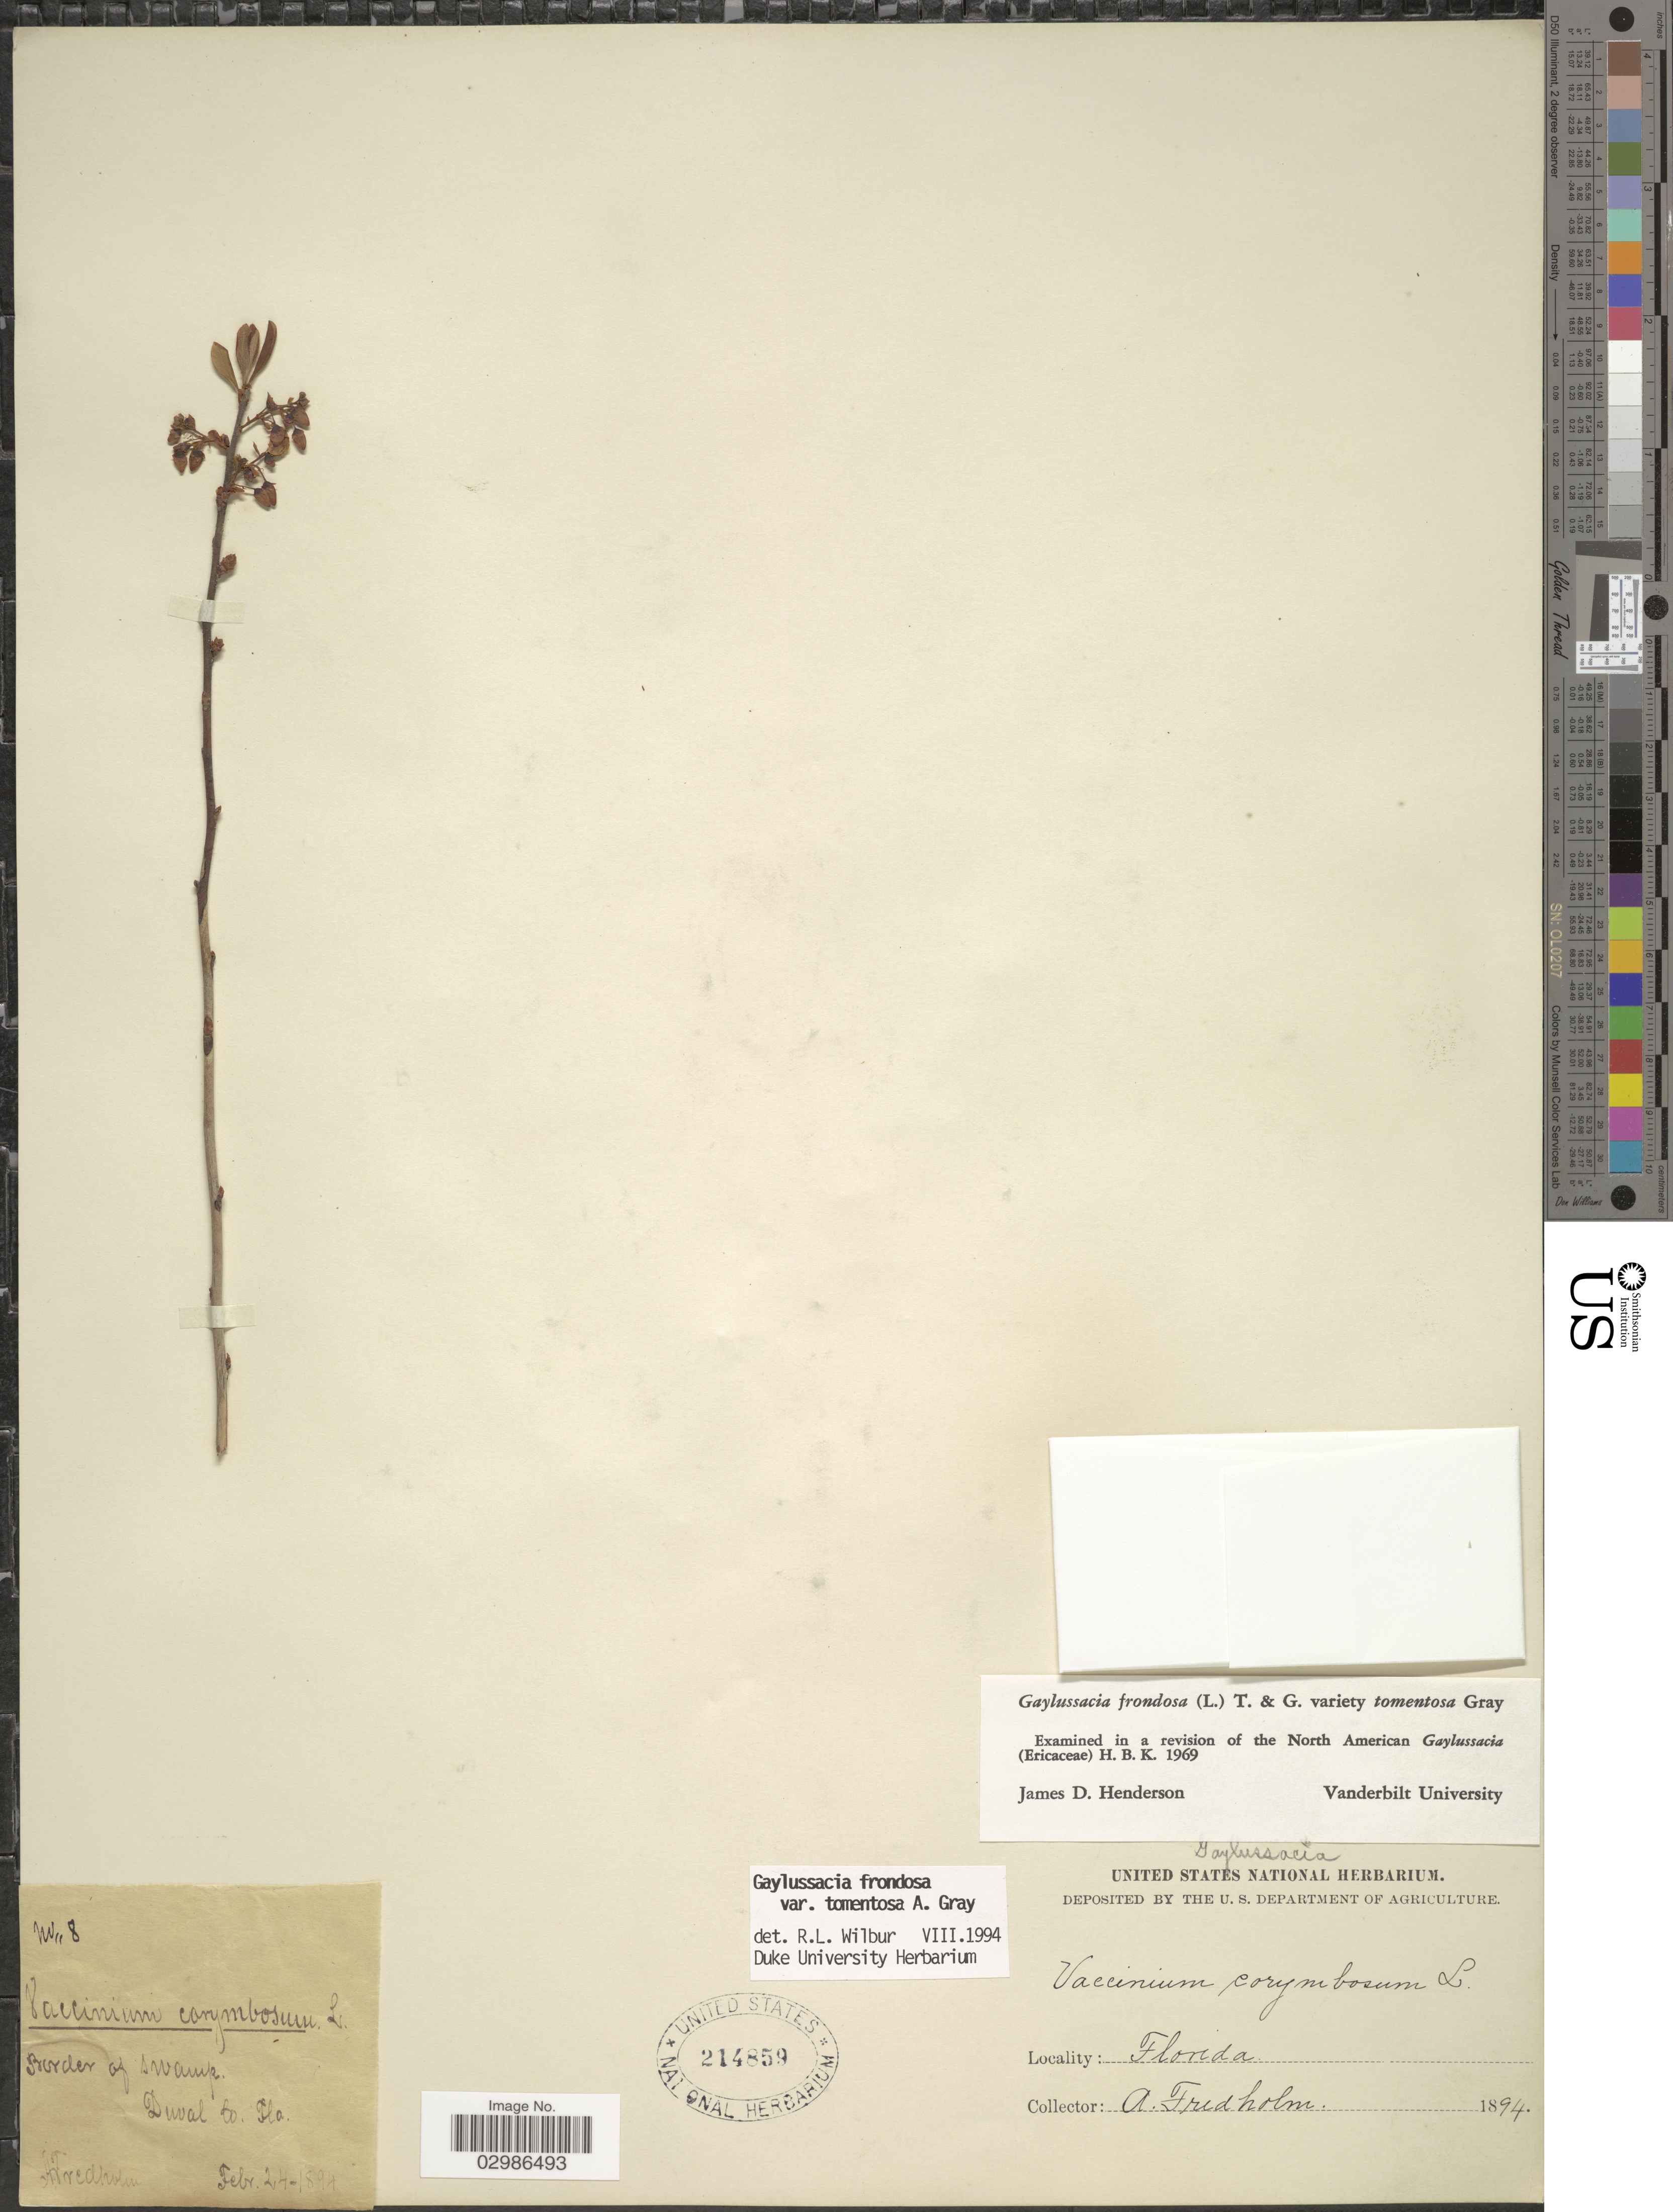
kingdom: Plantae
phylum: Tracheophyta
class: Magnoliopsida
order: Ericales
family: Ericaceae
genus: Gaylussacia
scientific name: Gaylussacia frondosa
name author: (L.) Torr. & A. Gray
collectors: A. Fredholm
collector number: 8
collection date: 1894-02-24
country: United States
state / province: Florida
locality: Border of swamp. Duval Co. Fla.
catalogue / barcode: US 214859